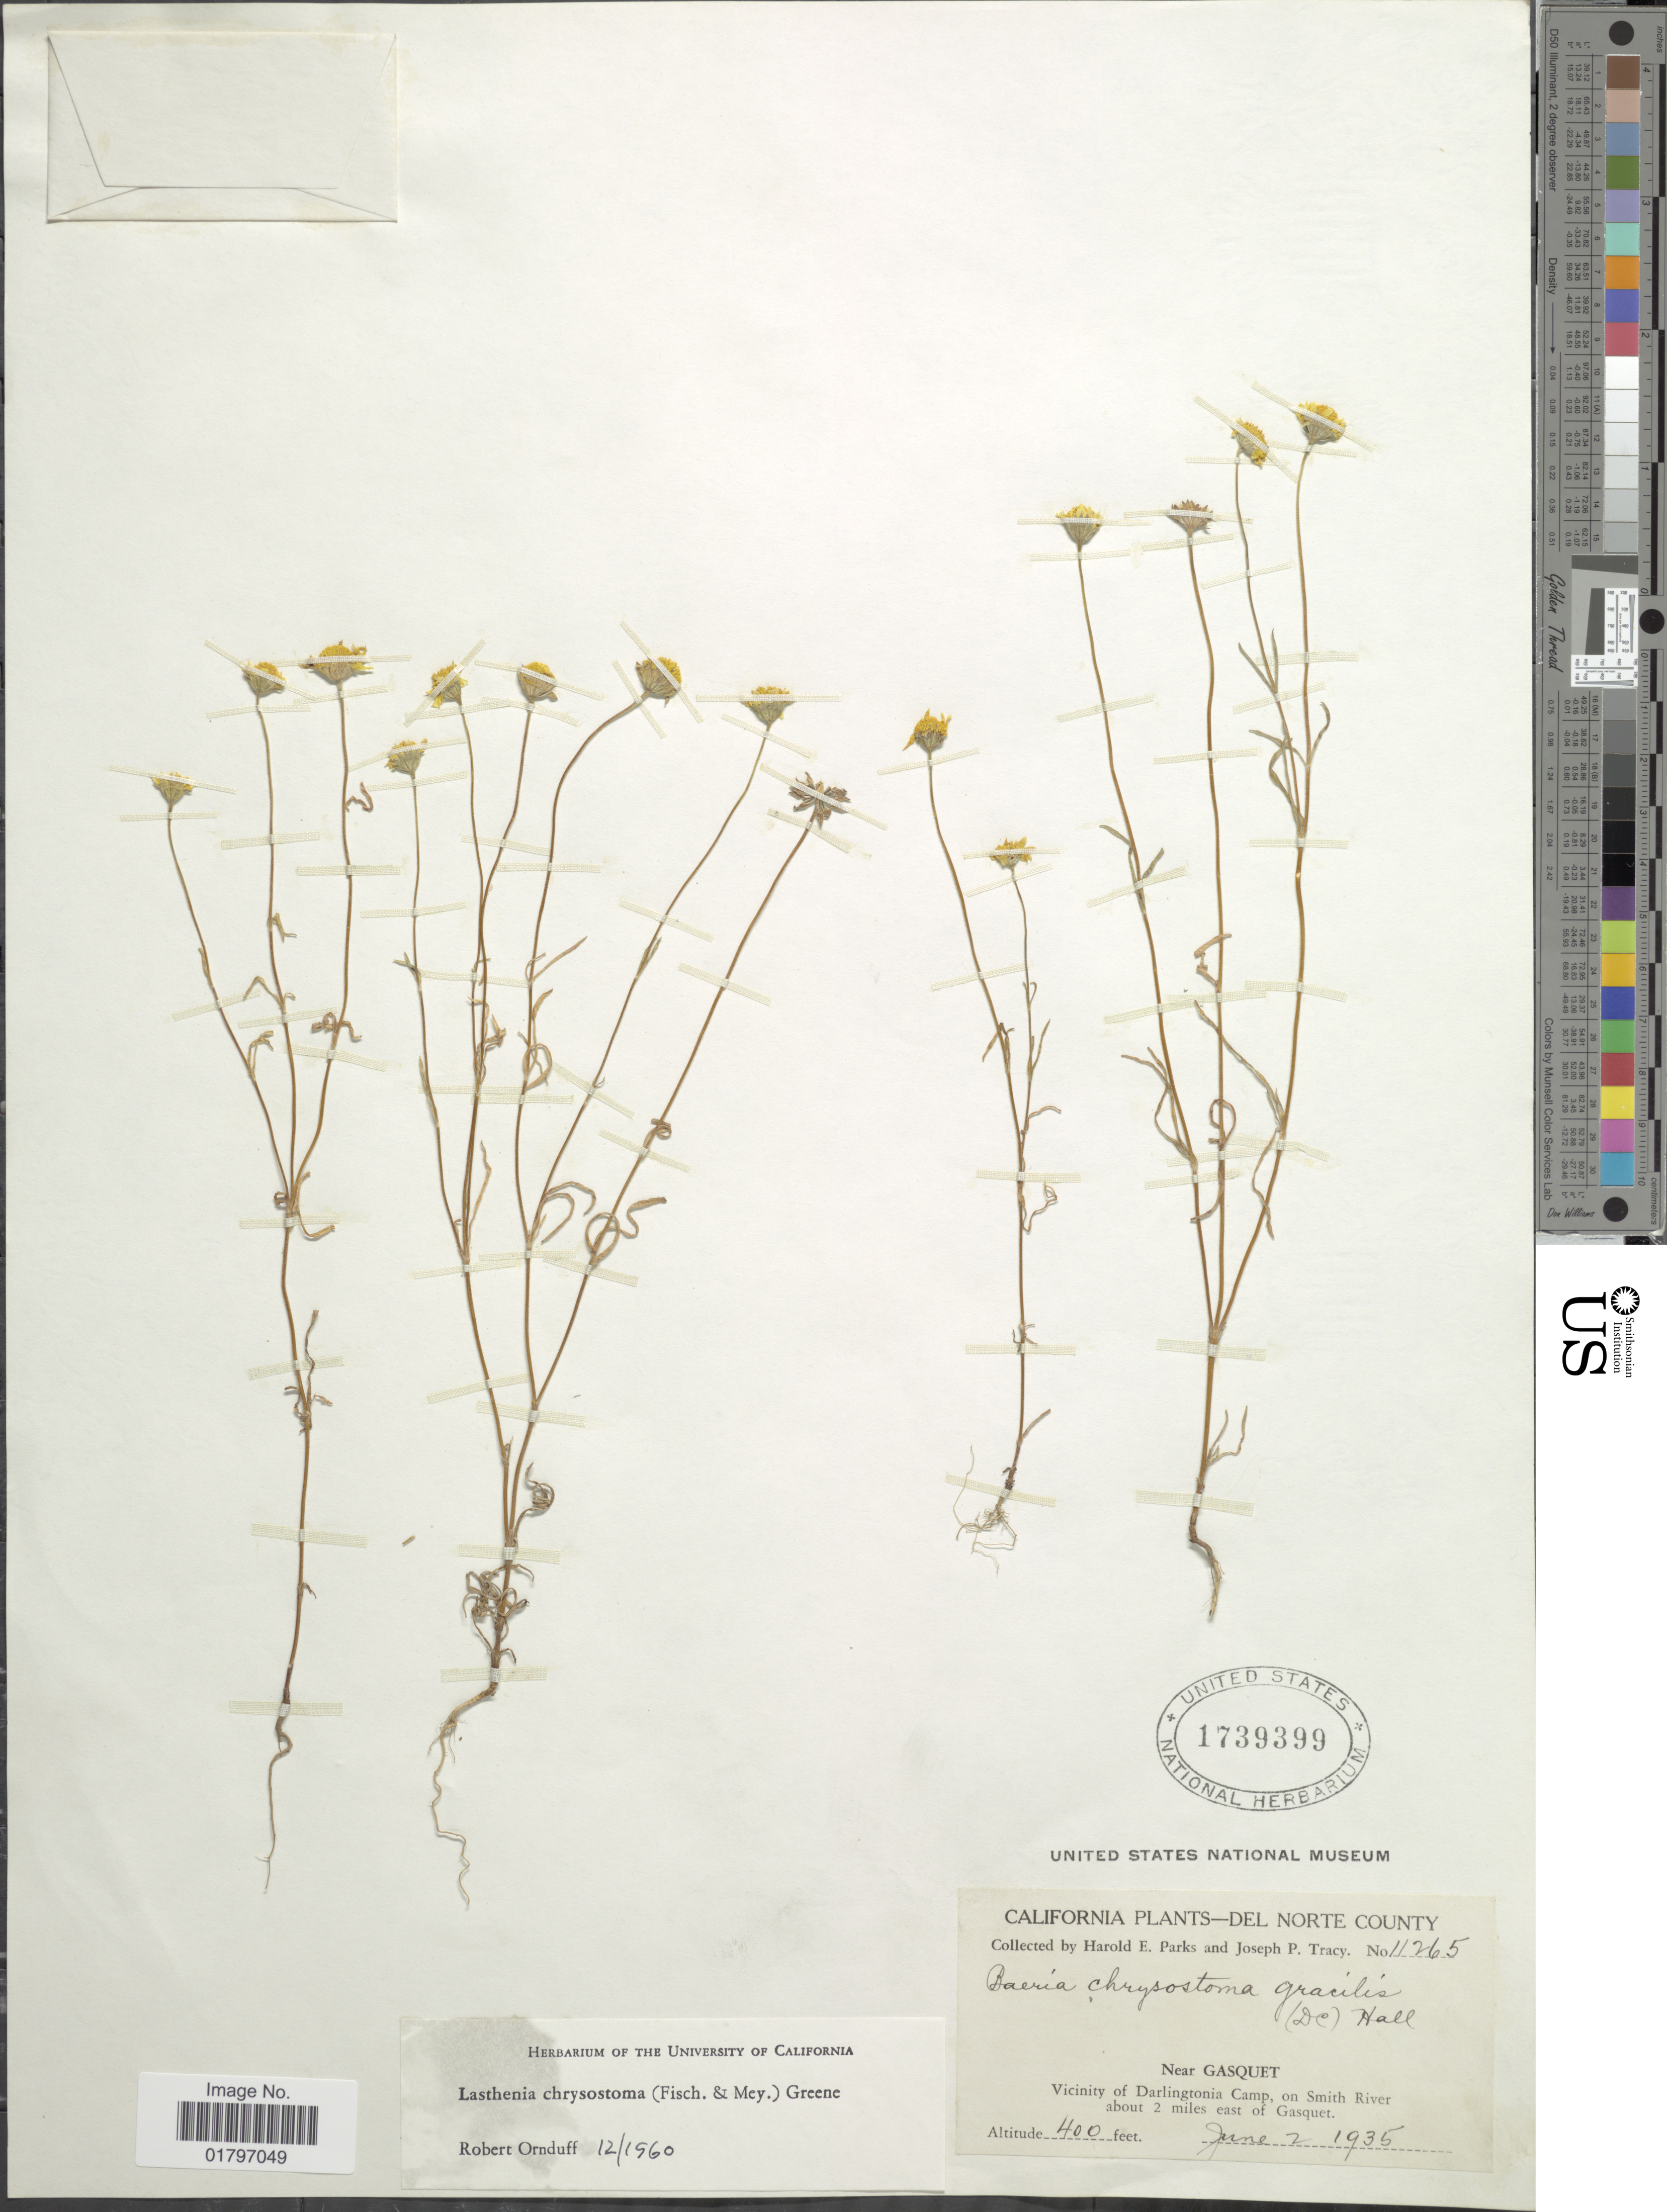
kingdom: Plantae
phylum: Tracheophyta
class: Magnoliopsida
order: Asterales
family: Asteraceae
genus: Lasthenia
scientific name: Lasthenia chrysostoma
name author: (Fisch. & C.A. Mey.) Greene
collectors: H. E. Parks & J. Tracy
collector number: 11265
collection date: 1935-06-02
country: United States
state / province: California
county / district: Del Norte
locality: Del Norte County. Near Gasquet. Vicinity of Darlingtonia Camp, on Smith River about 2 miles east of Gasquet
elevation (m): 122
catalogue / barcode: US 1739399